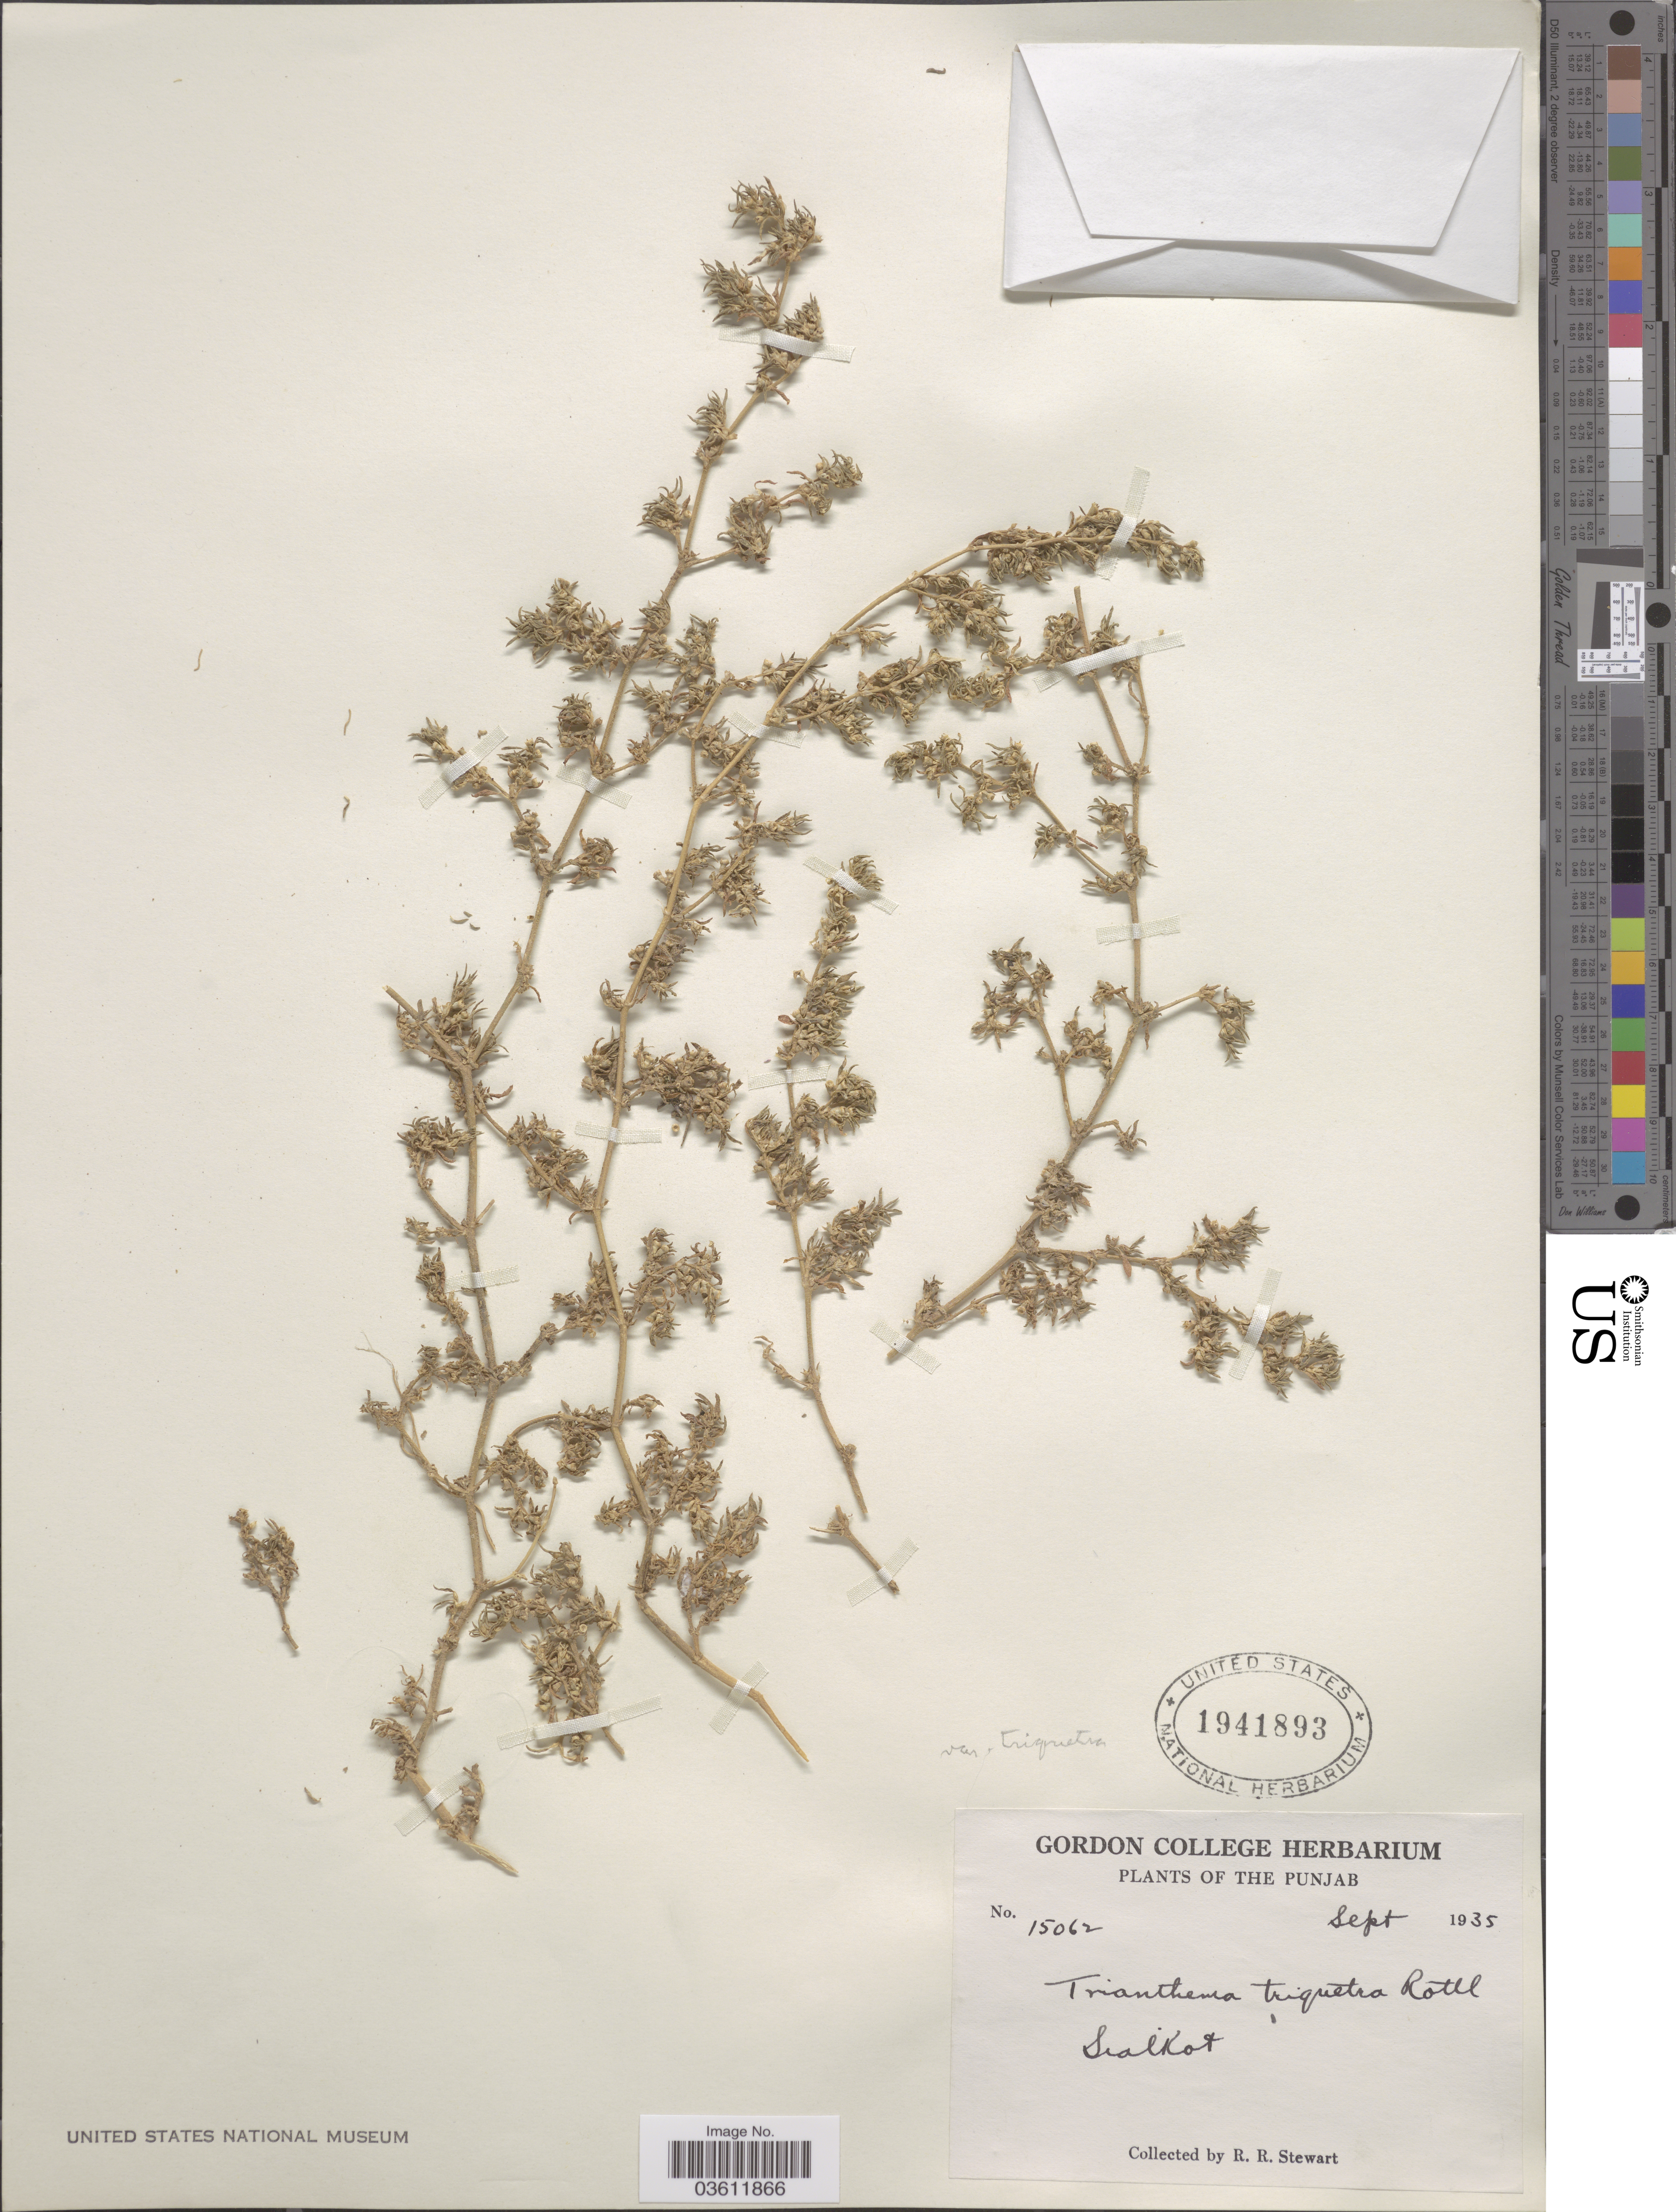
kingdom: Plantae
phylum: Tracheophyta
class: Magnoliopsida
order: Caryophyllales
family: Aizoaceae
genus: Trianthema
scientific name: Trianthema triquetrum var. triquetrum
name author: Willd. ex Spreng.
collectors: R. Stewart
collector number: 15062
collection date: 1935-09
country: India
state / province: Punjab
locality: Swalkot.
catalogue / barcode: US 1941893